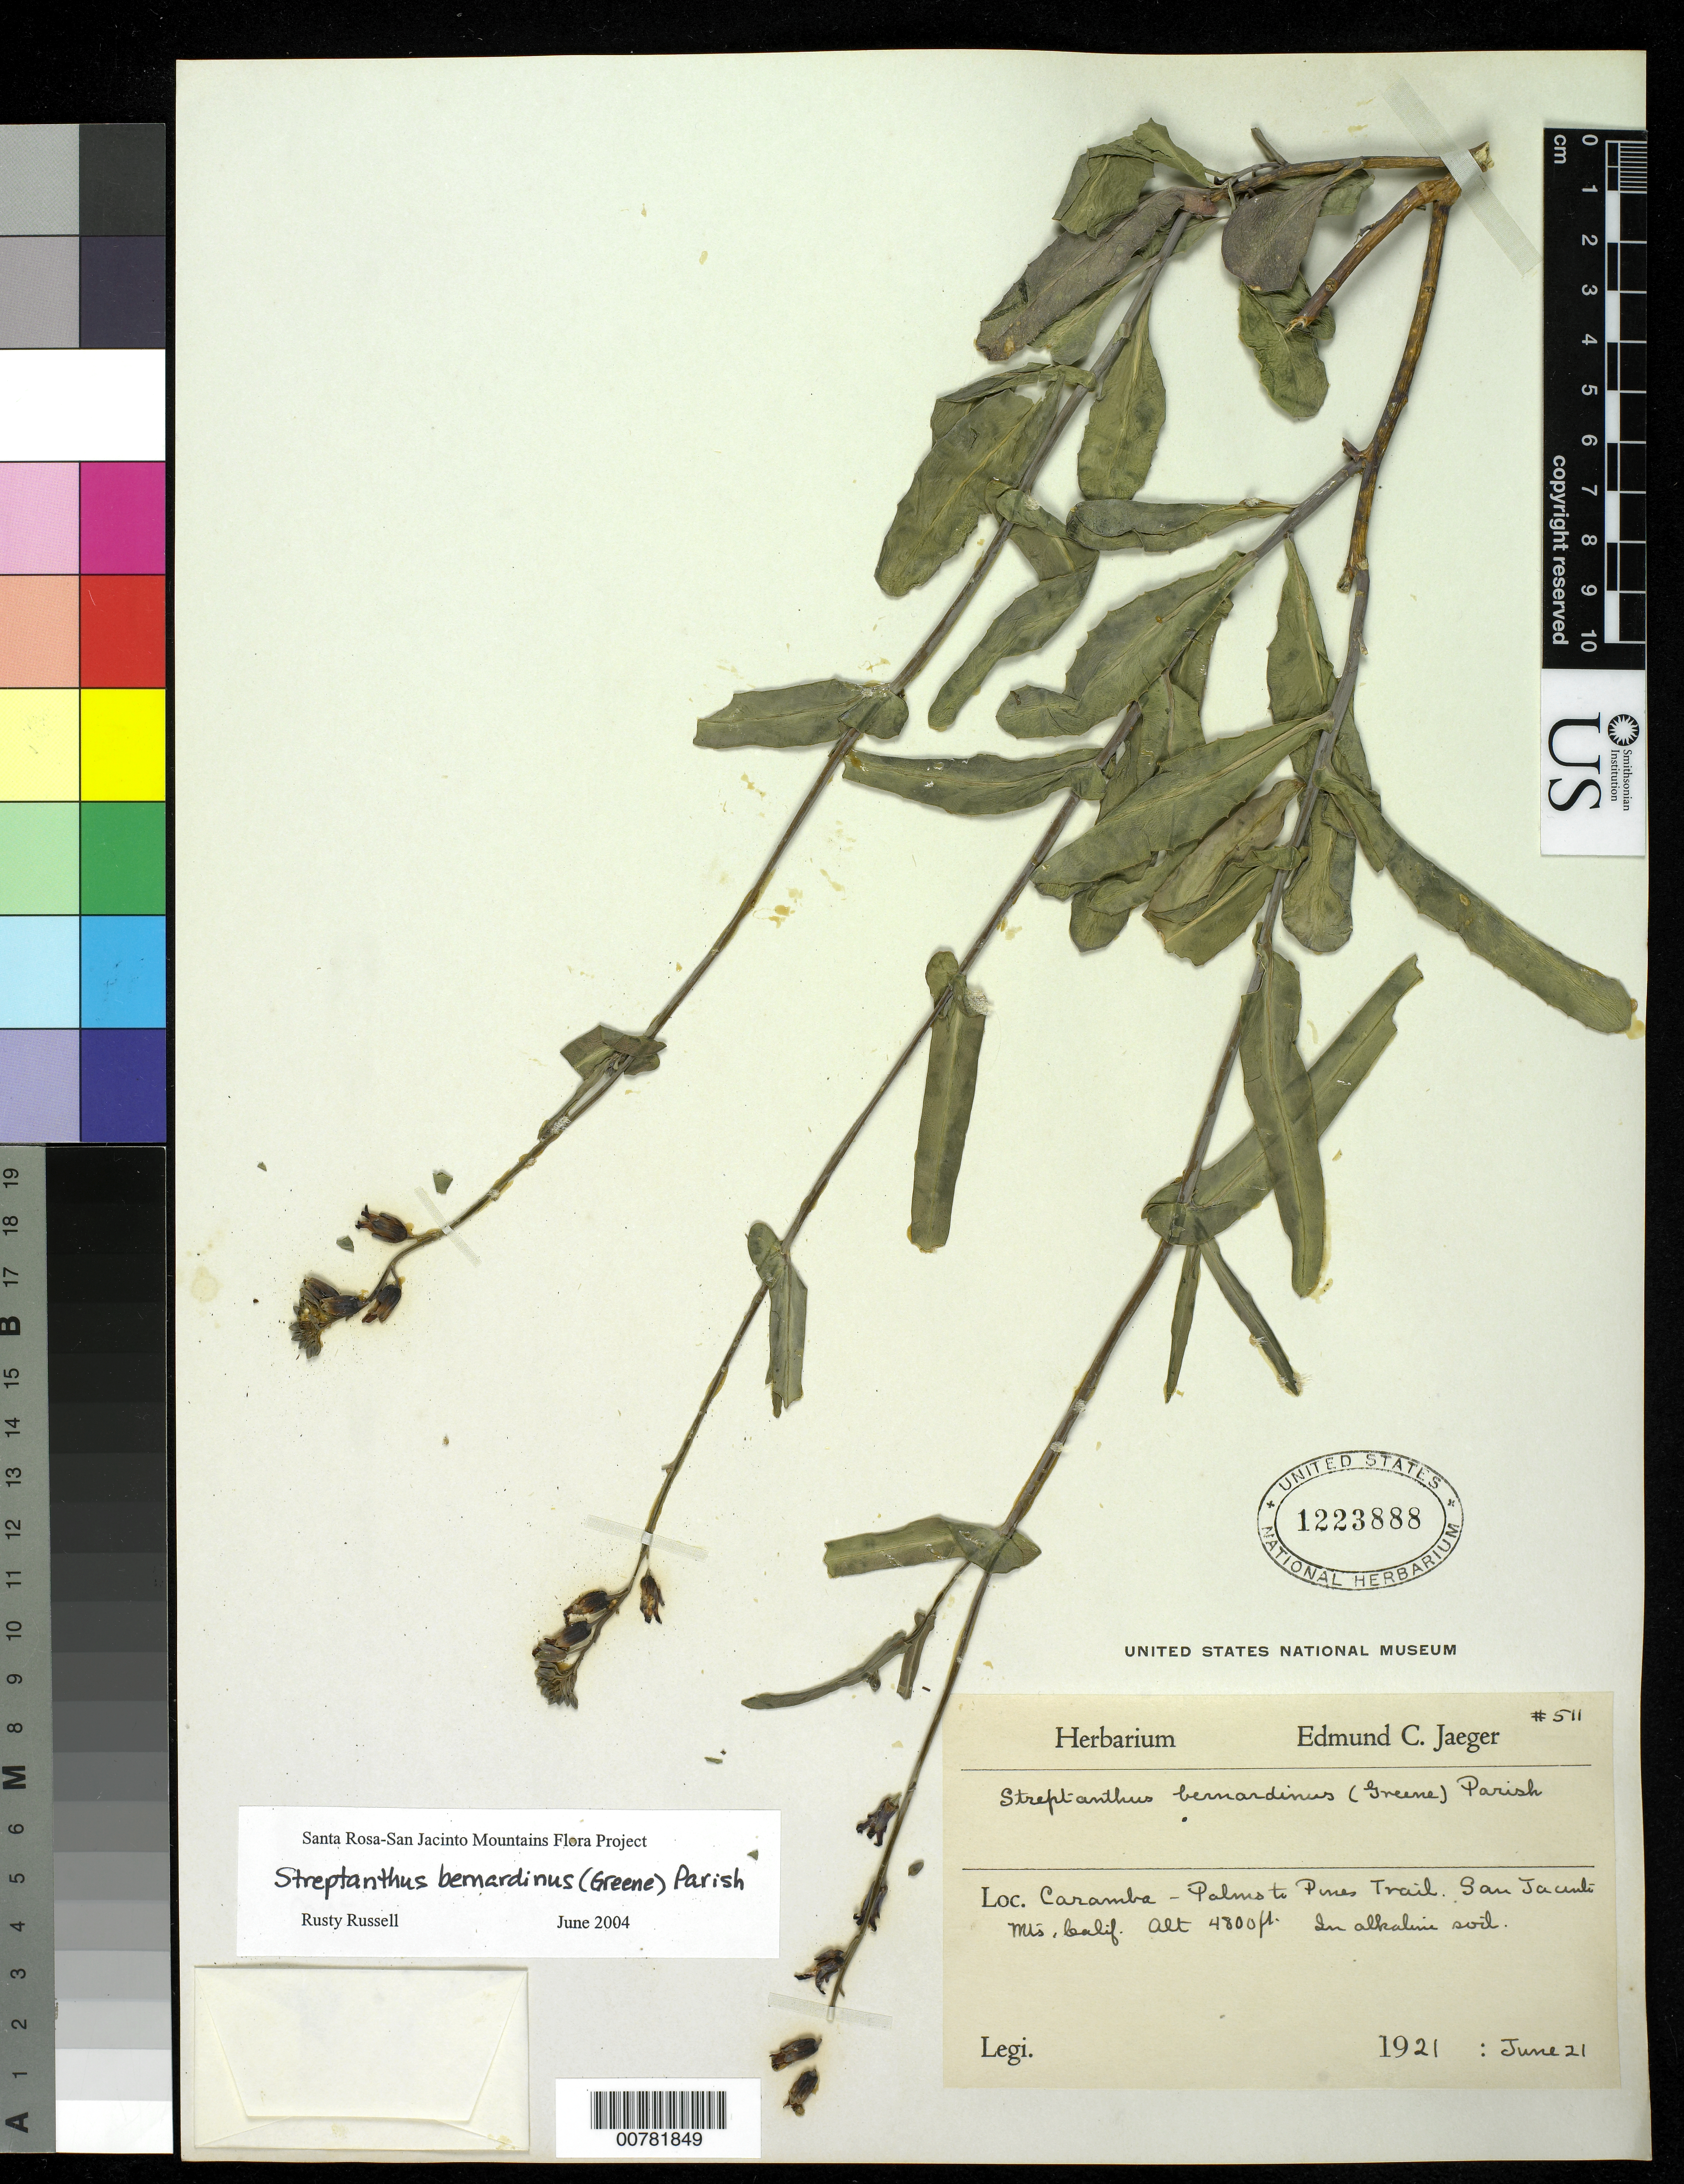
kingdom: Plantae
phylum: Tracheophyta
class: Magnoliopsida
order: Brassicales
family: Brassicaceae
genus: Streptanthus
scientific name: Streptanthus bernardinus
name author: (Greene) Parish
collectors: ex herb. E.C. Jaeger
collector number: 511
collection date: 1921-06-21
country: United States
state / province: California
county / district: Riverside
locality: Caramba - Palms to Pines Trail. San Jacinto Mts.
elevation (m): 1463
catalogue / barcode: US 1223888